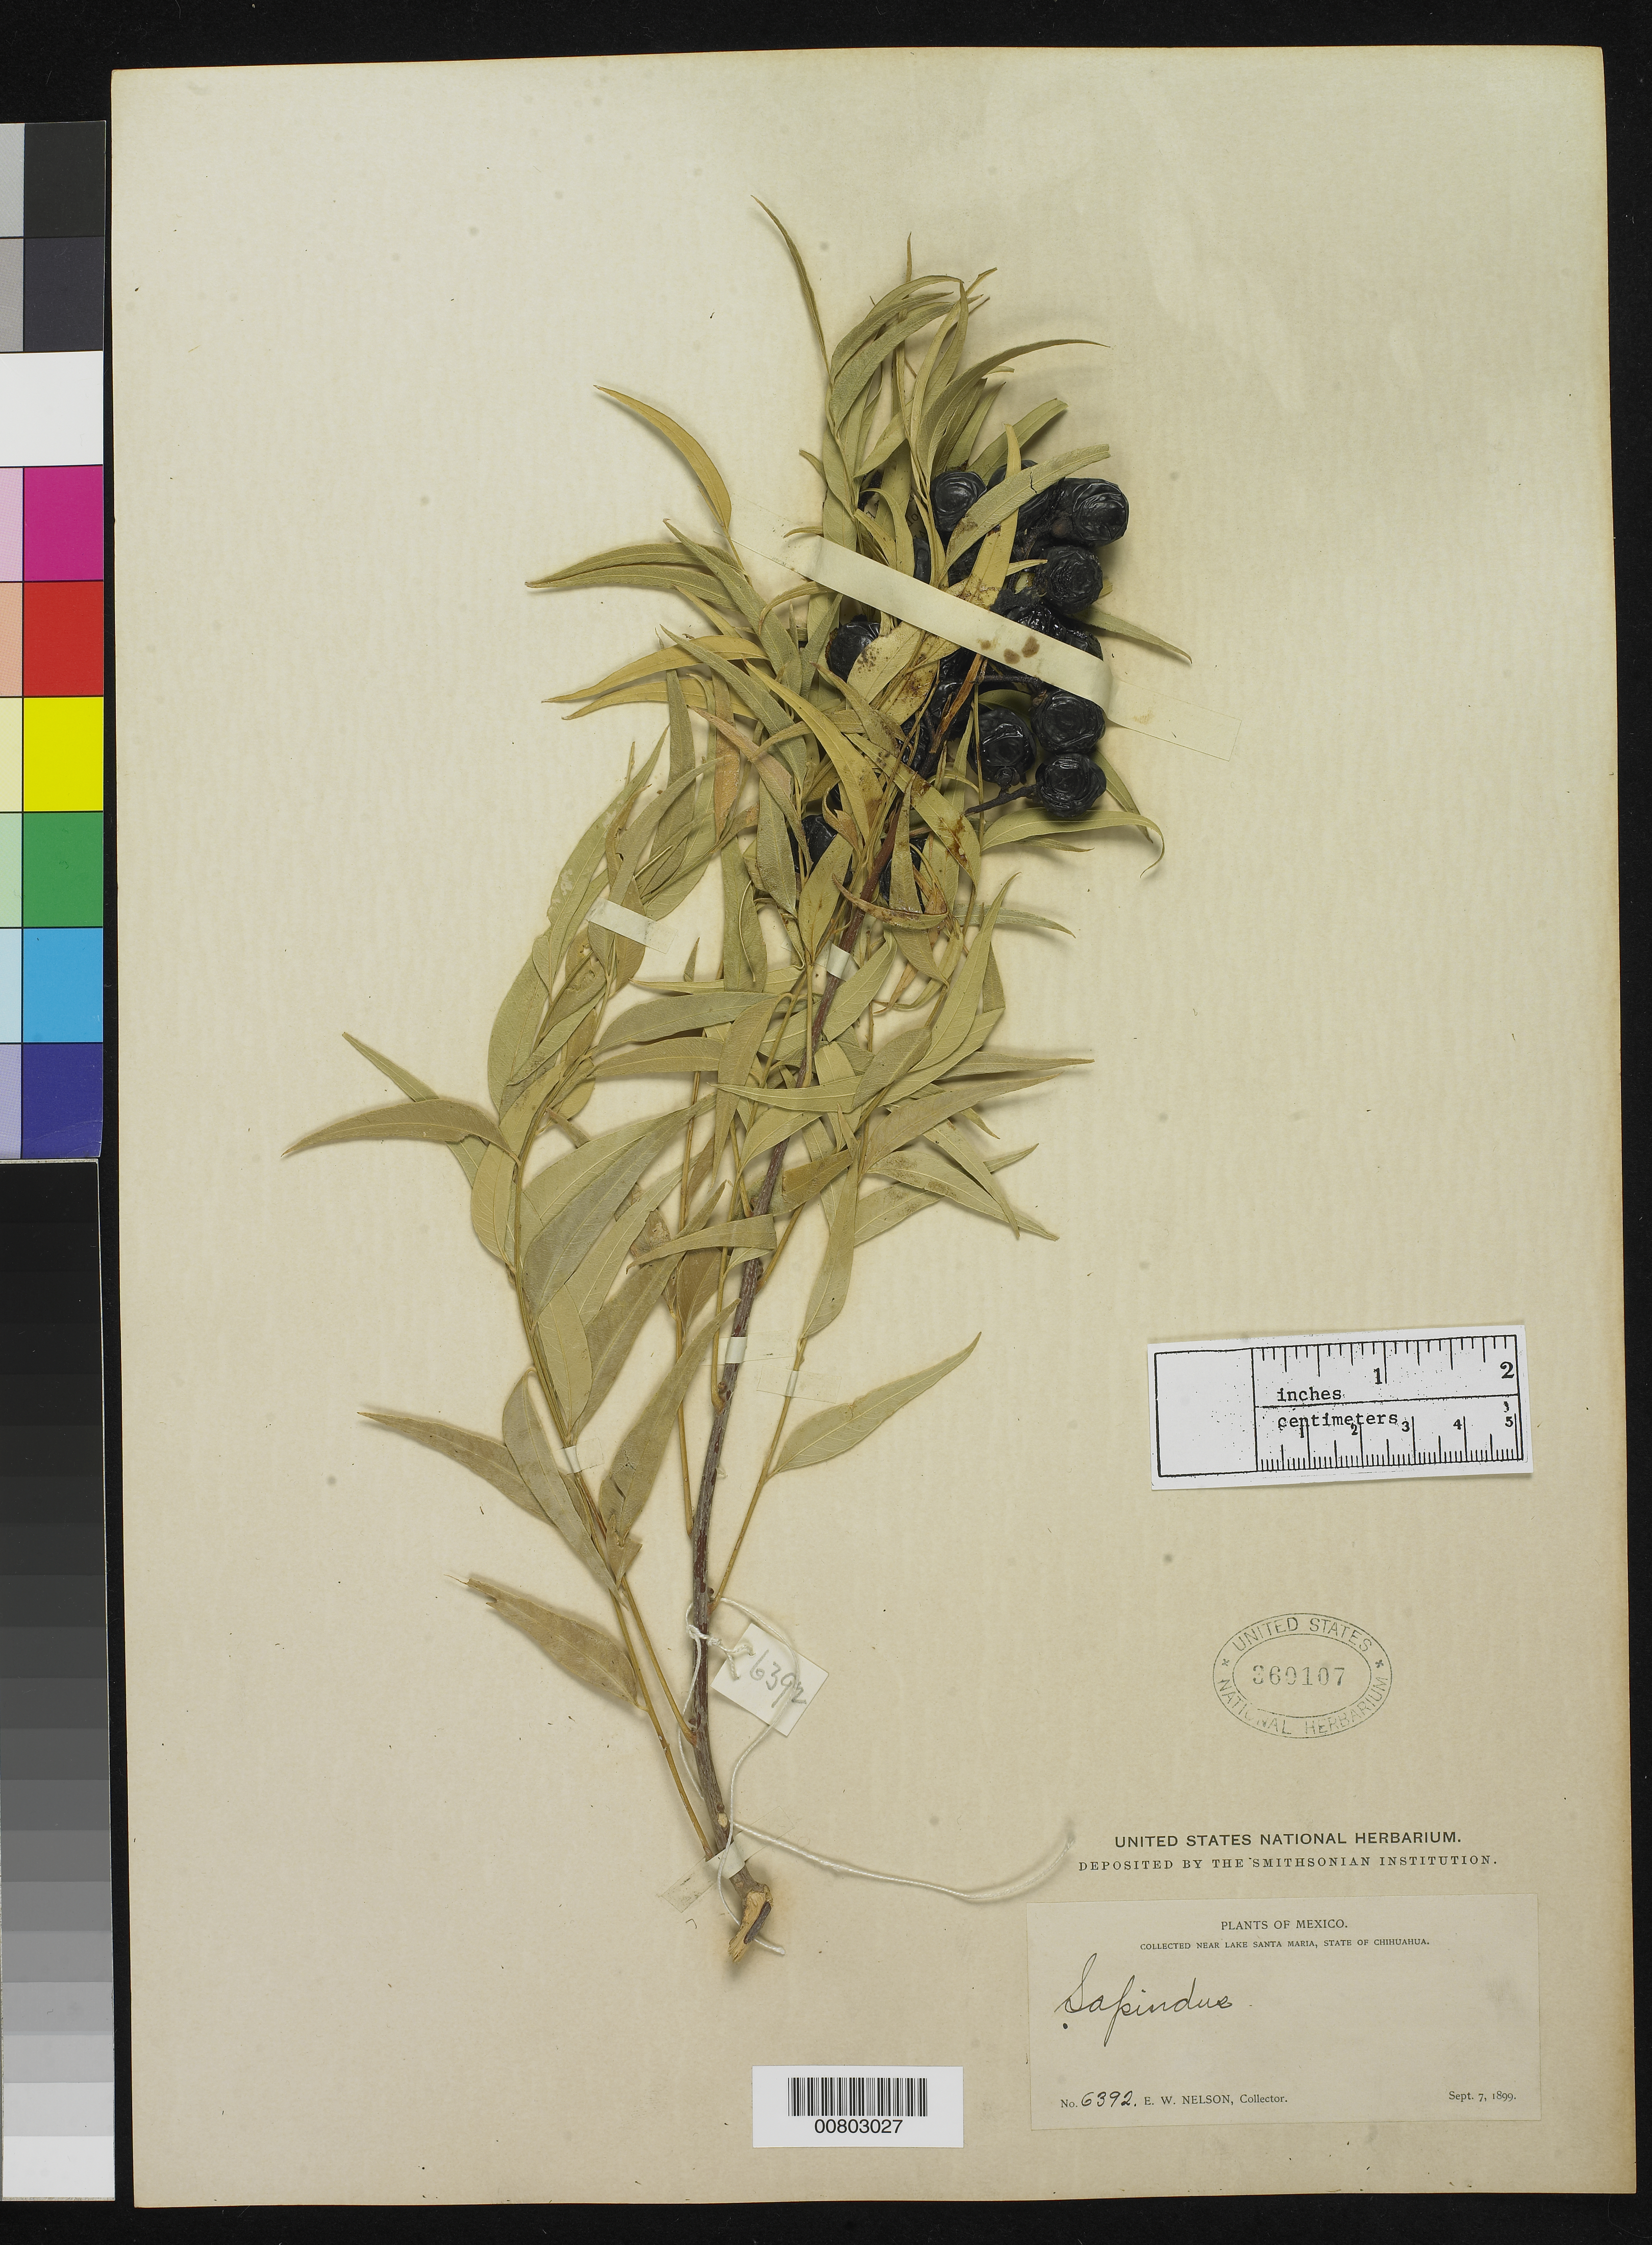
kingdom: Plantae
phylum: Tracheophyta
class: Magnoliopsida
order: Sapindales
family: Sapindaceae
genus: Sapindus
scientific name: Sapindus saponaria subsp. drummondii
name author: (Hook. & Arn.) A.E. Murray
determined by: Acevedo-Rodriguez, P., (US), Smithsonian Institution - National Museum of Natural History (UNITED STATES)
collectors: E. W. Nelson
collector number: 6392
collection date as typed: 07 Sep 1899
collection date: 1899-09-07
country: Mexico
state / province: Chihuahua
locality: Near Lake Santa Maria, Chihuahua.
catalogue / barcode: US 360107